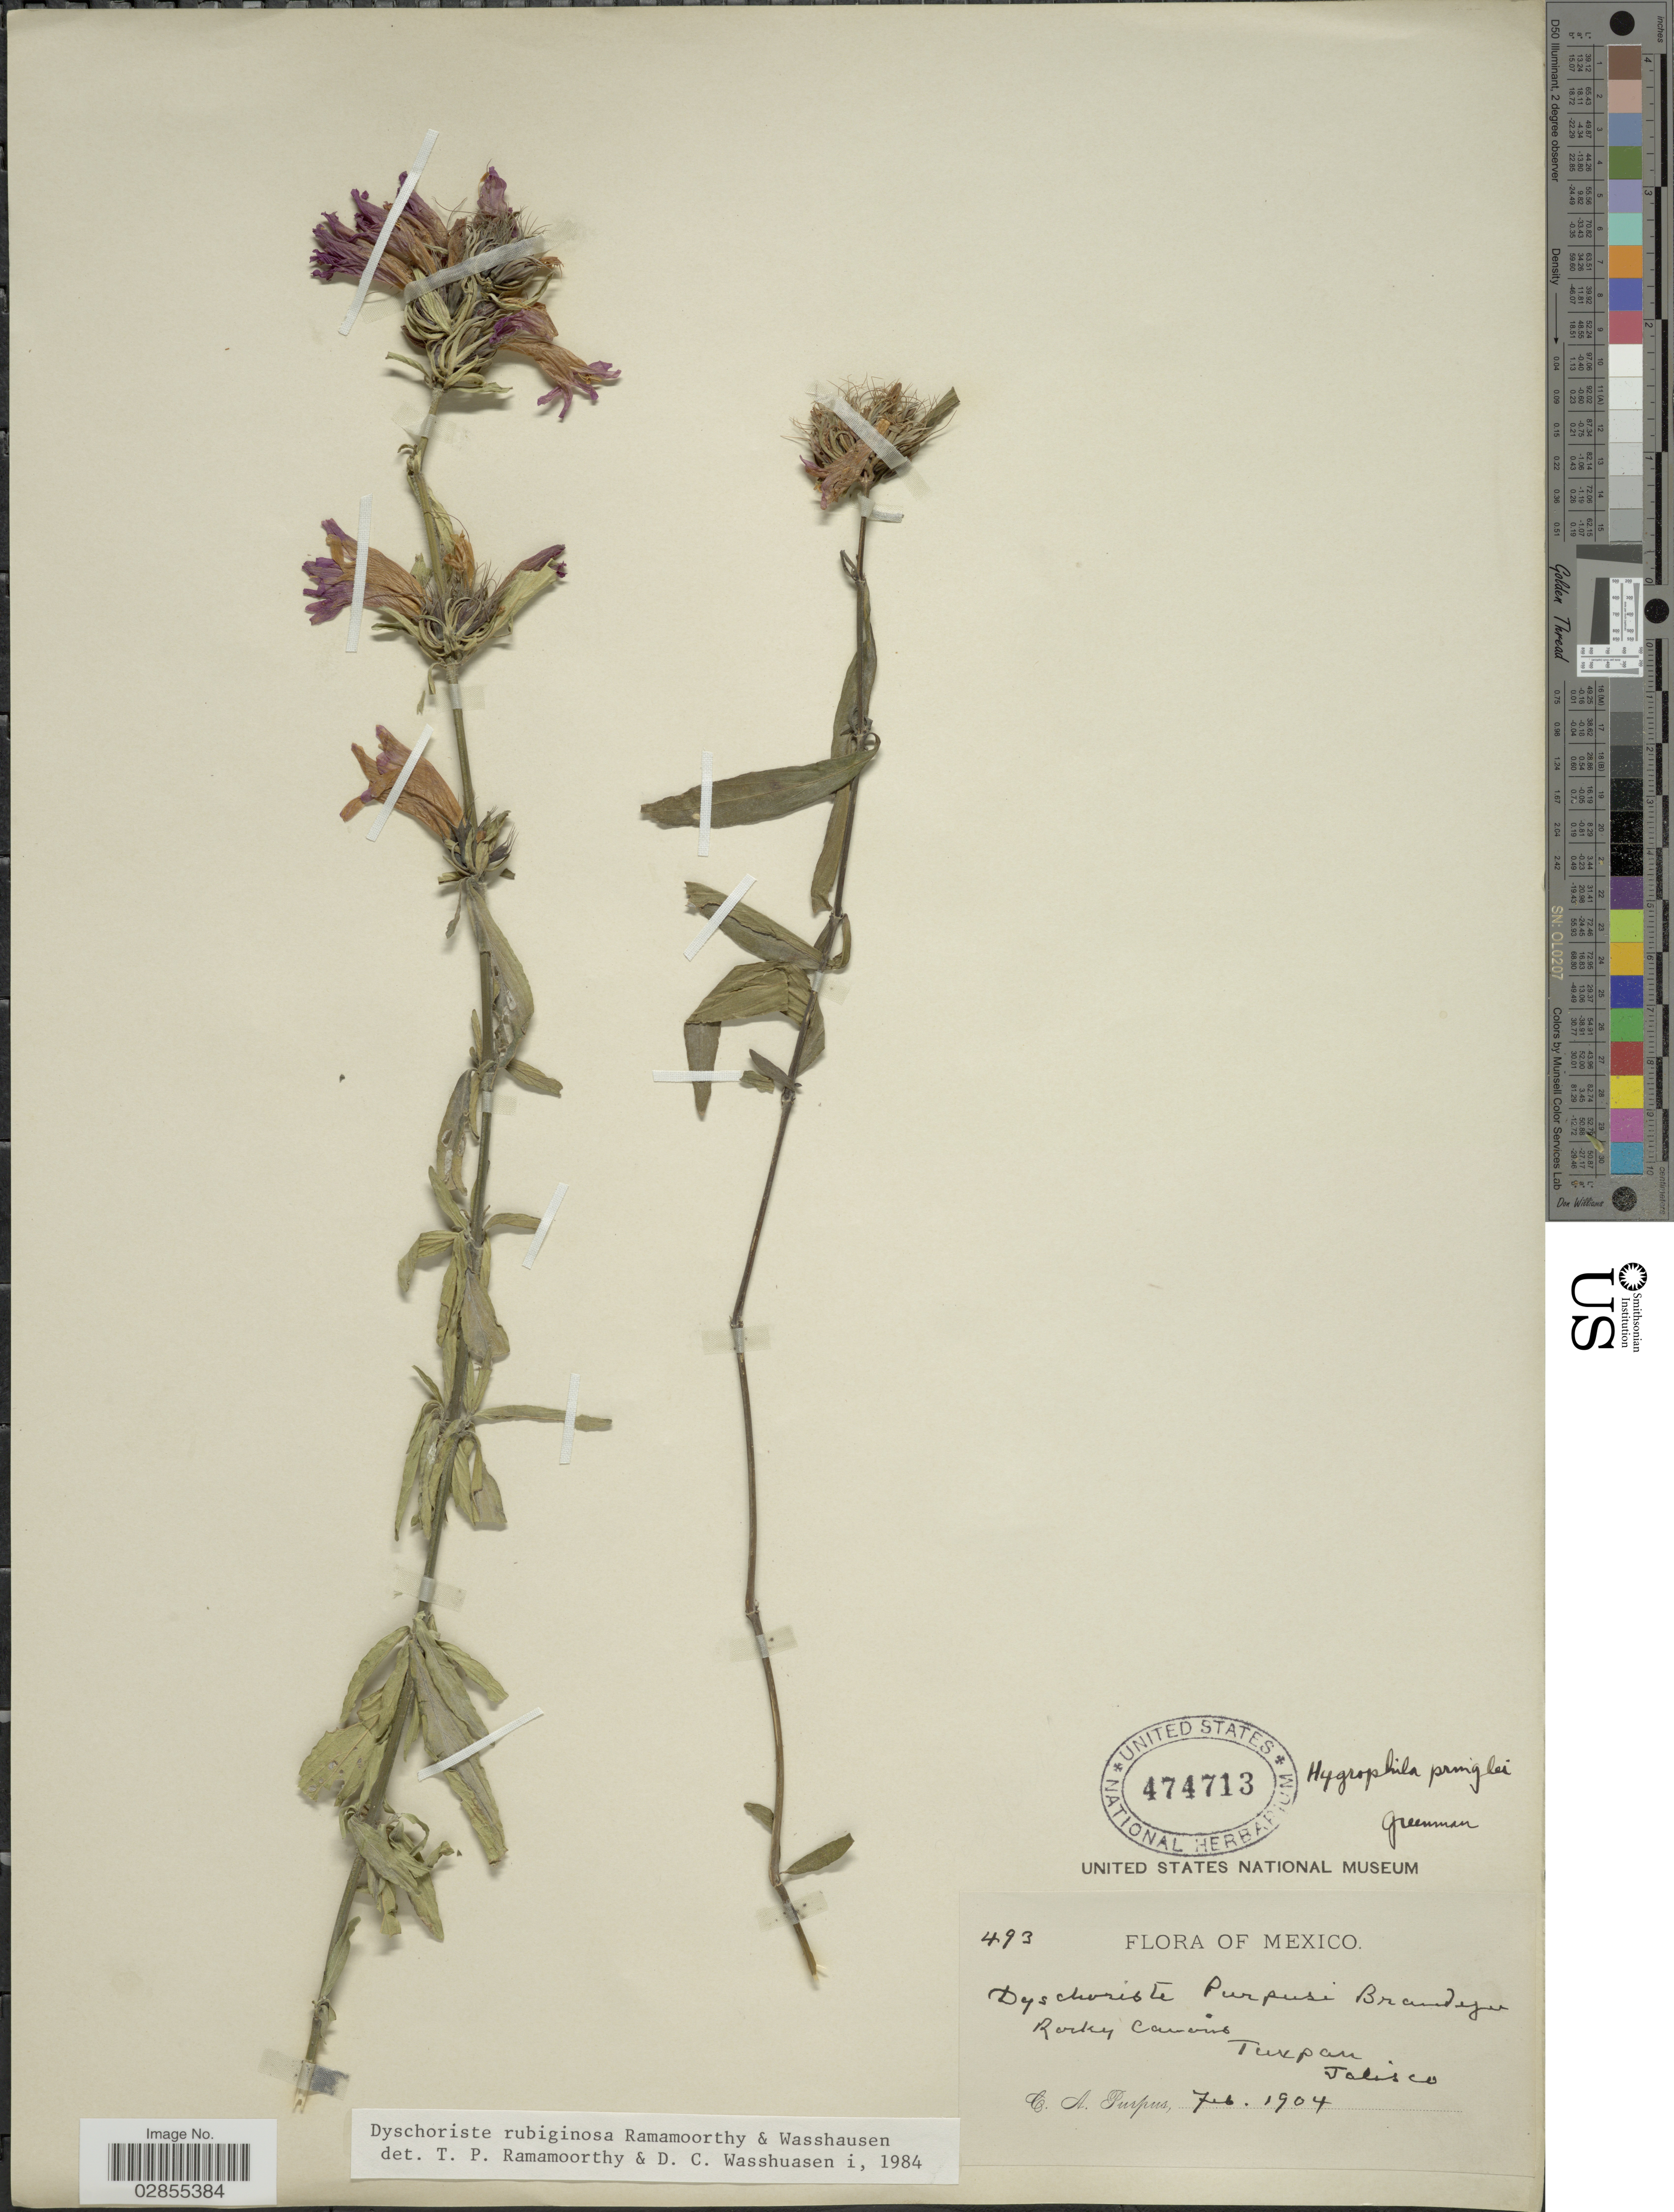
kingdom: Plantae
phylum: Tracheophyta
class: Magnoliopsida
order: Lamiales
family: Acanthaceae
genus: Dyschoriste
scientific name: Dyschoriste augustifolia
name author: Kuntze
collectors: C. A. Purpus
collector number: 493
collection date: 1904-02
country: Mexico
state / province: Jalisco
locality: Tuxpan.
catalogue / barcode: US 474713